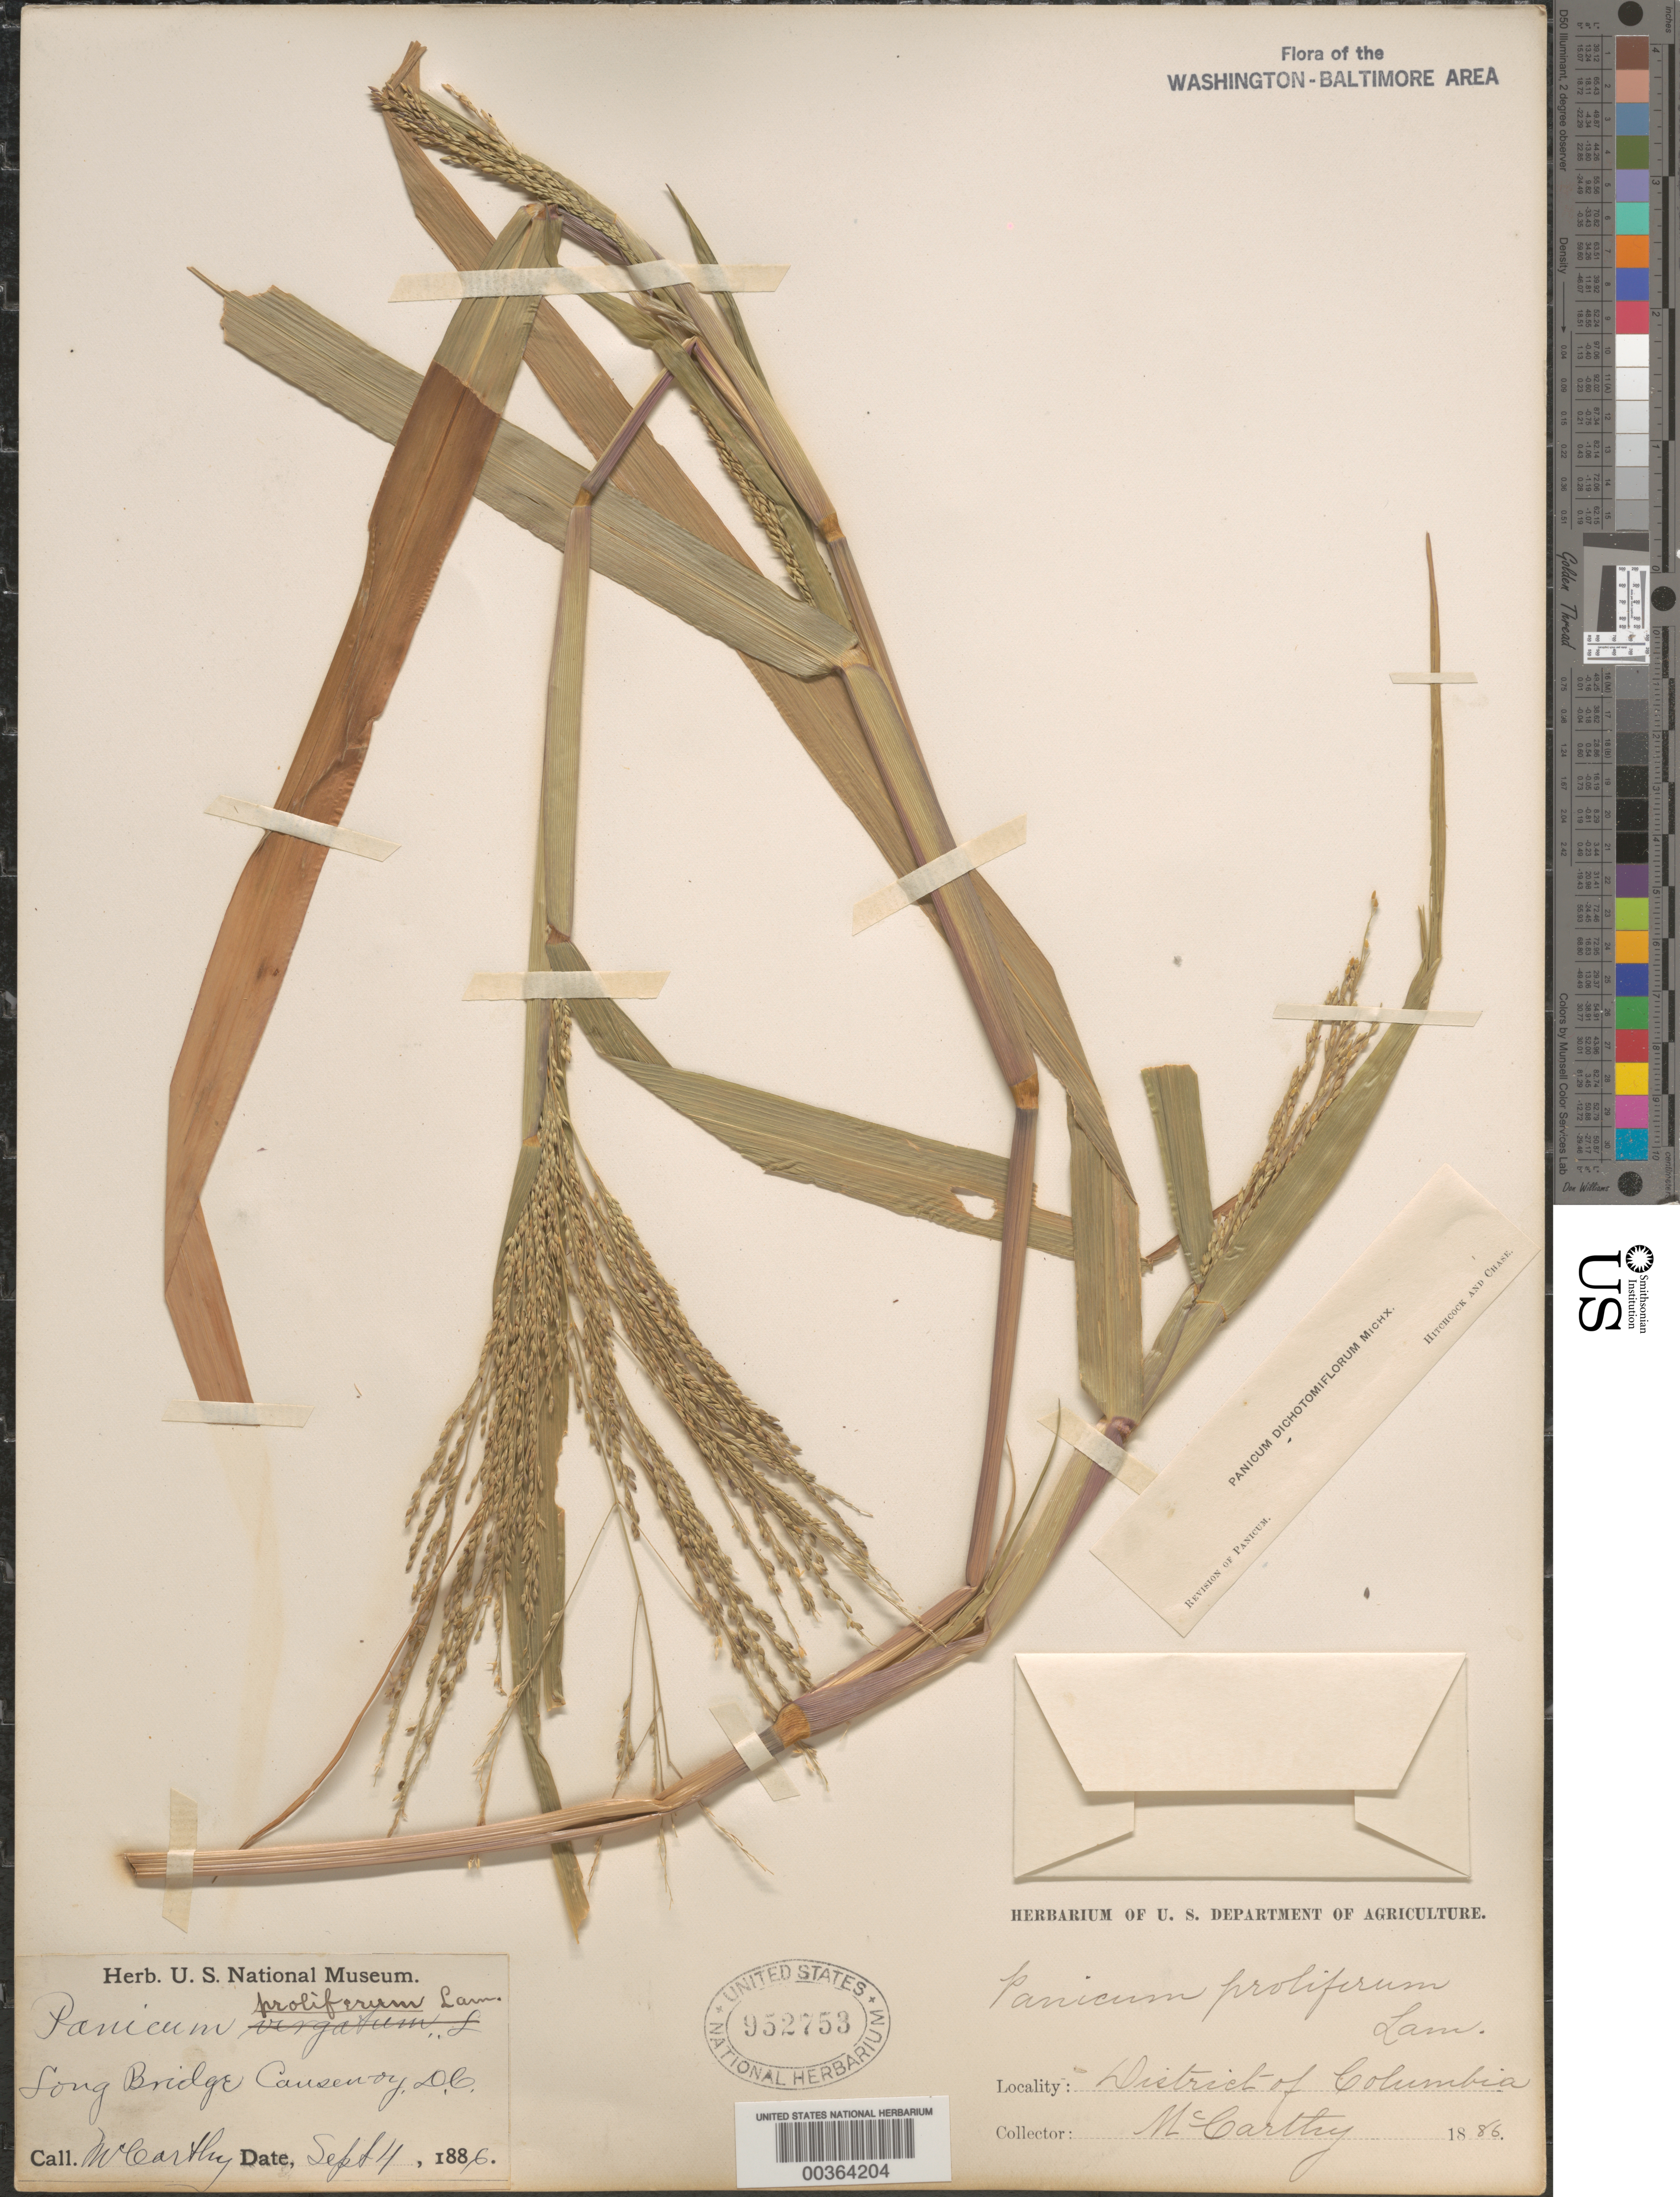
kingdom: Plantae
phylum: Tracheophyta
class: Liliopsida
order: Poales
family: Poaceae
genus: Panicum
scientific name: Panicum dichotomiflorum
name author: Michx.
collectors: G. McCarthy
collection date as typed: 11 Sep 1886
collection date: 1886-09-11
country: United States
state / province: District of Columbia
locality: Long Bridge Causeway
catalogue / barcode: US 952753